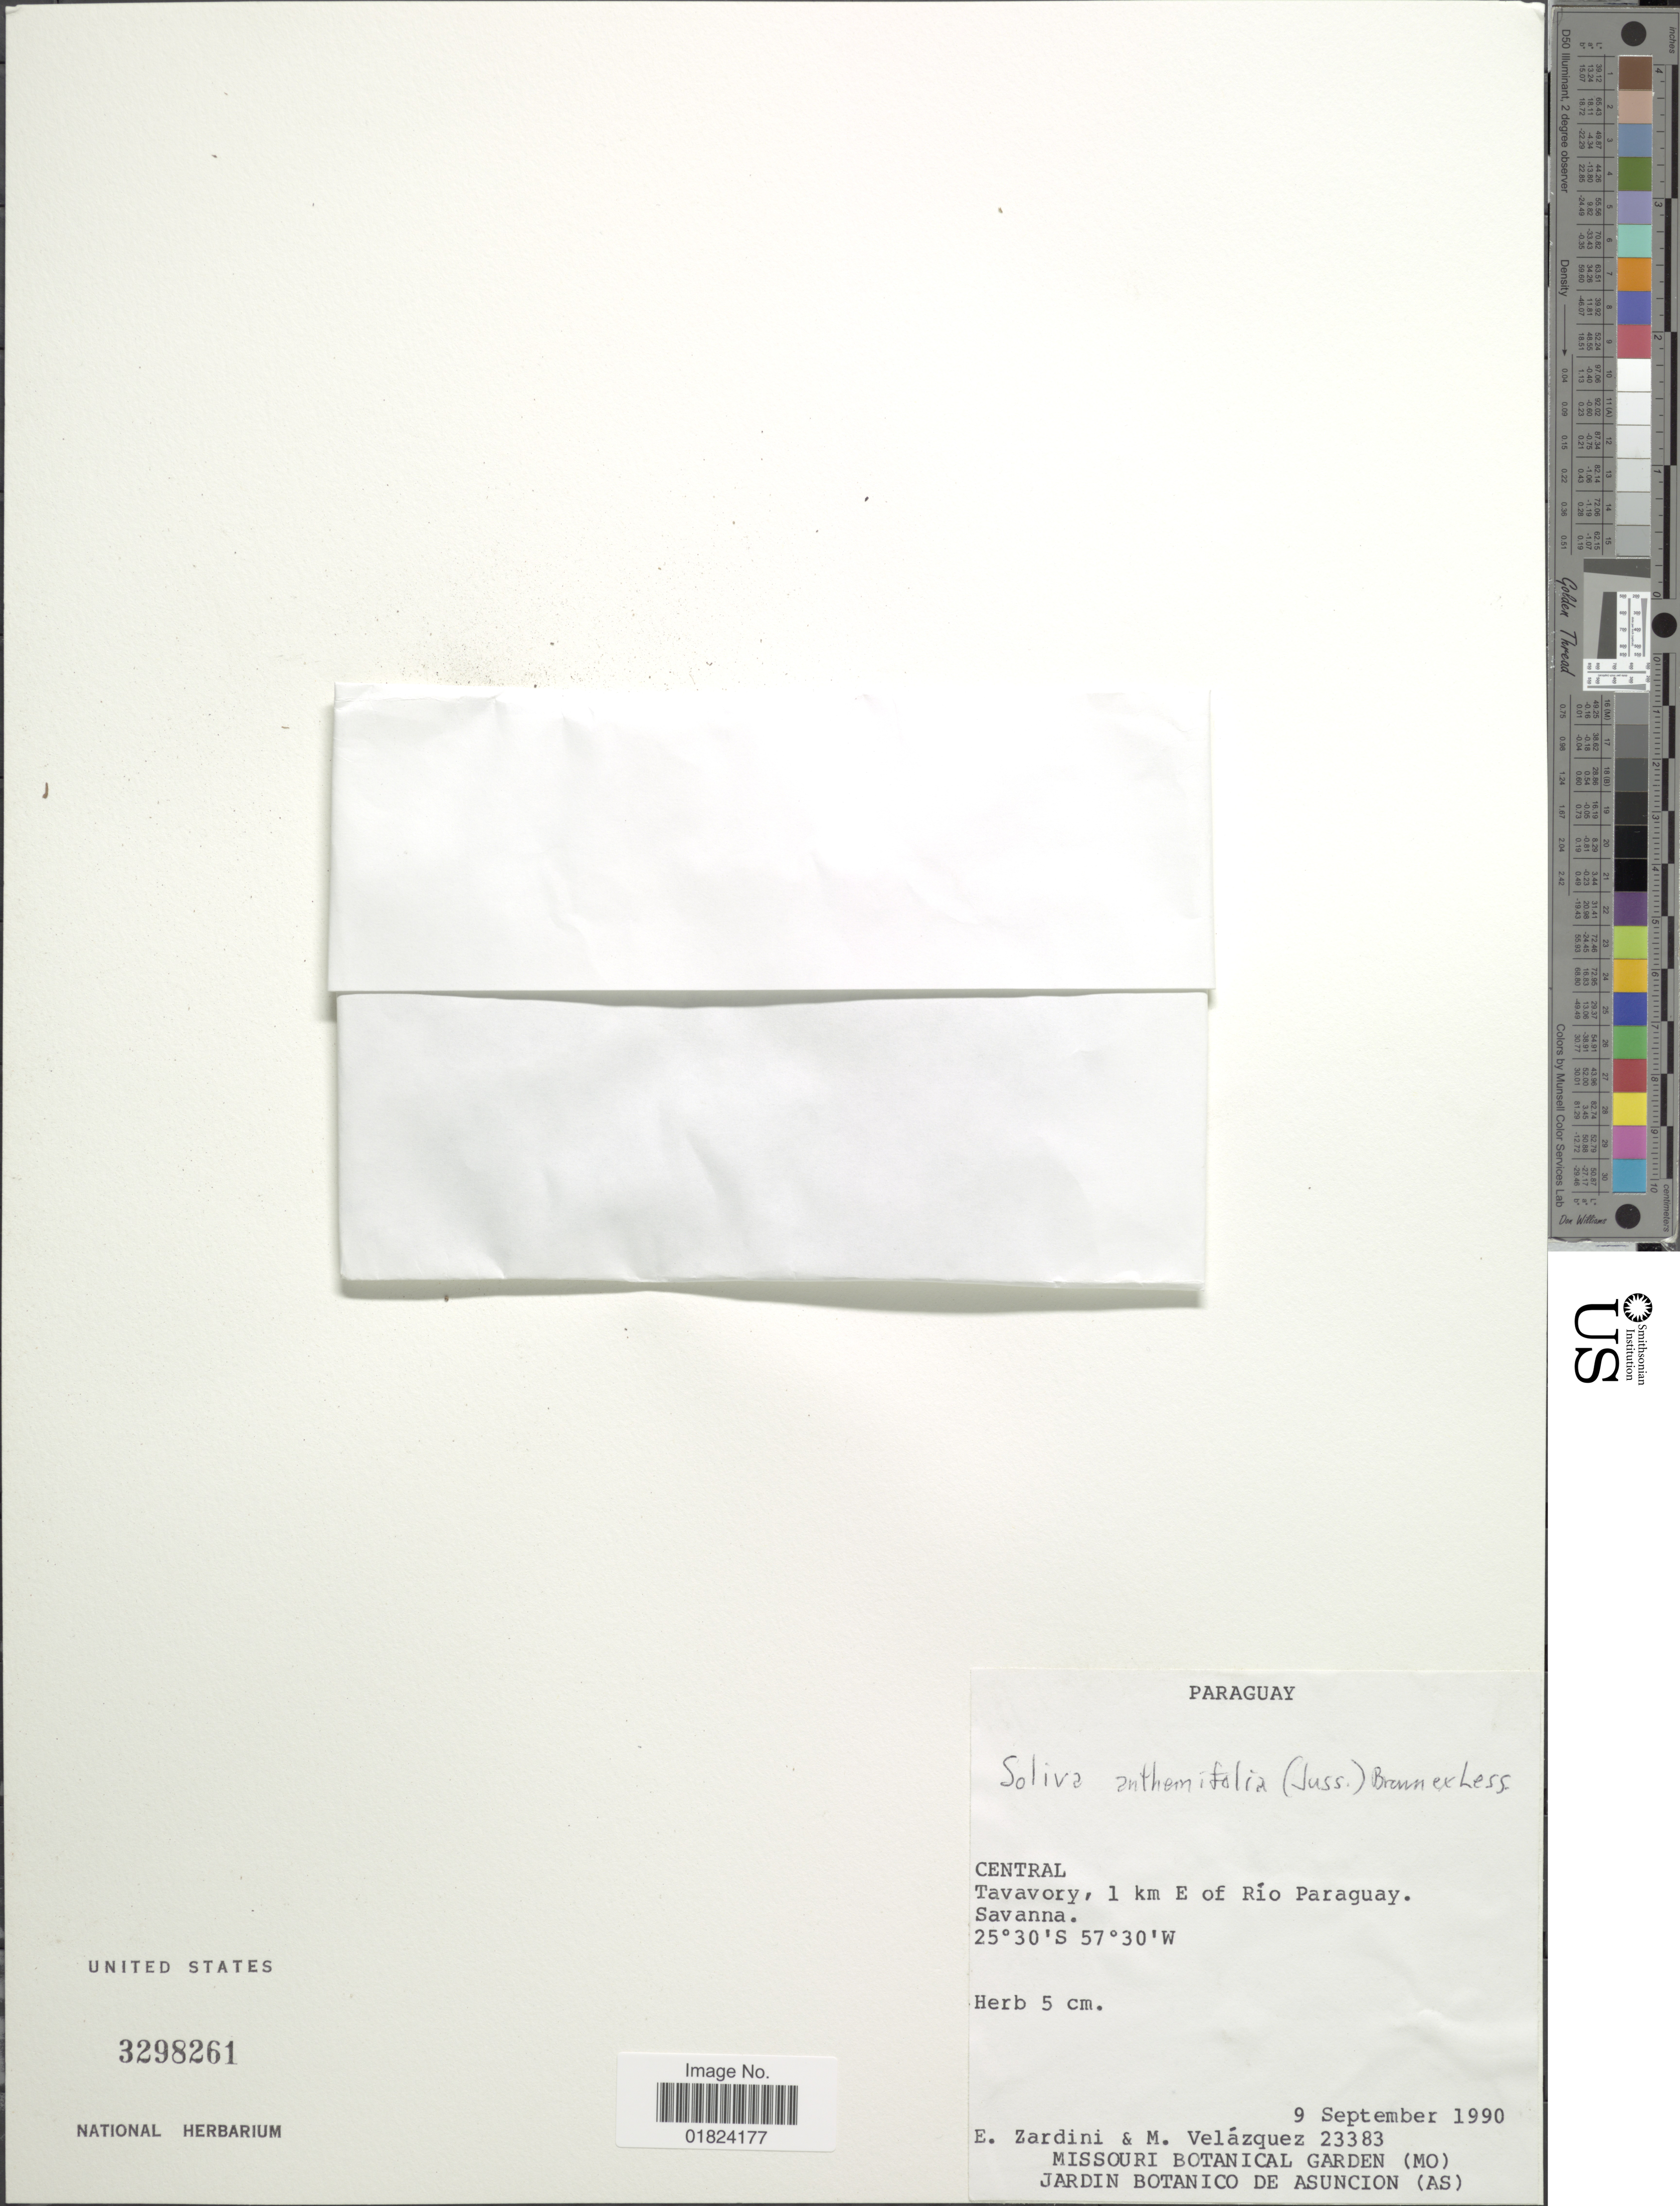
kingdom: Plantae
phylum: Tracheophyta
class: Magnoliopsida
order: Asterales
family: Asteraceae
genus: Soliva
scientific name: Soliva anthemifolia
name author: (Juss.) Sweet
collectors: E. M. Zardini & E. Velazquez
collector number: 23383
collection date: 1990-09-09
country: Paraguay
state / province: Central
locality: Tavavory, 1 km E of Rio Paraguay, savanna.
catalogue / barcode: US 3298261